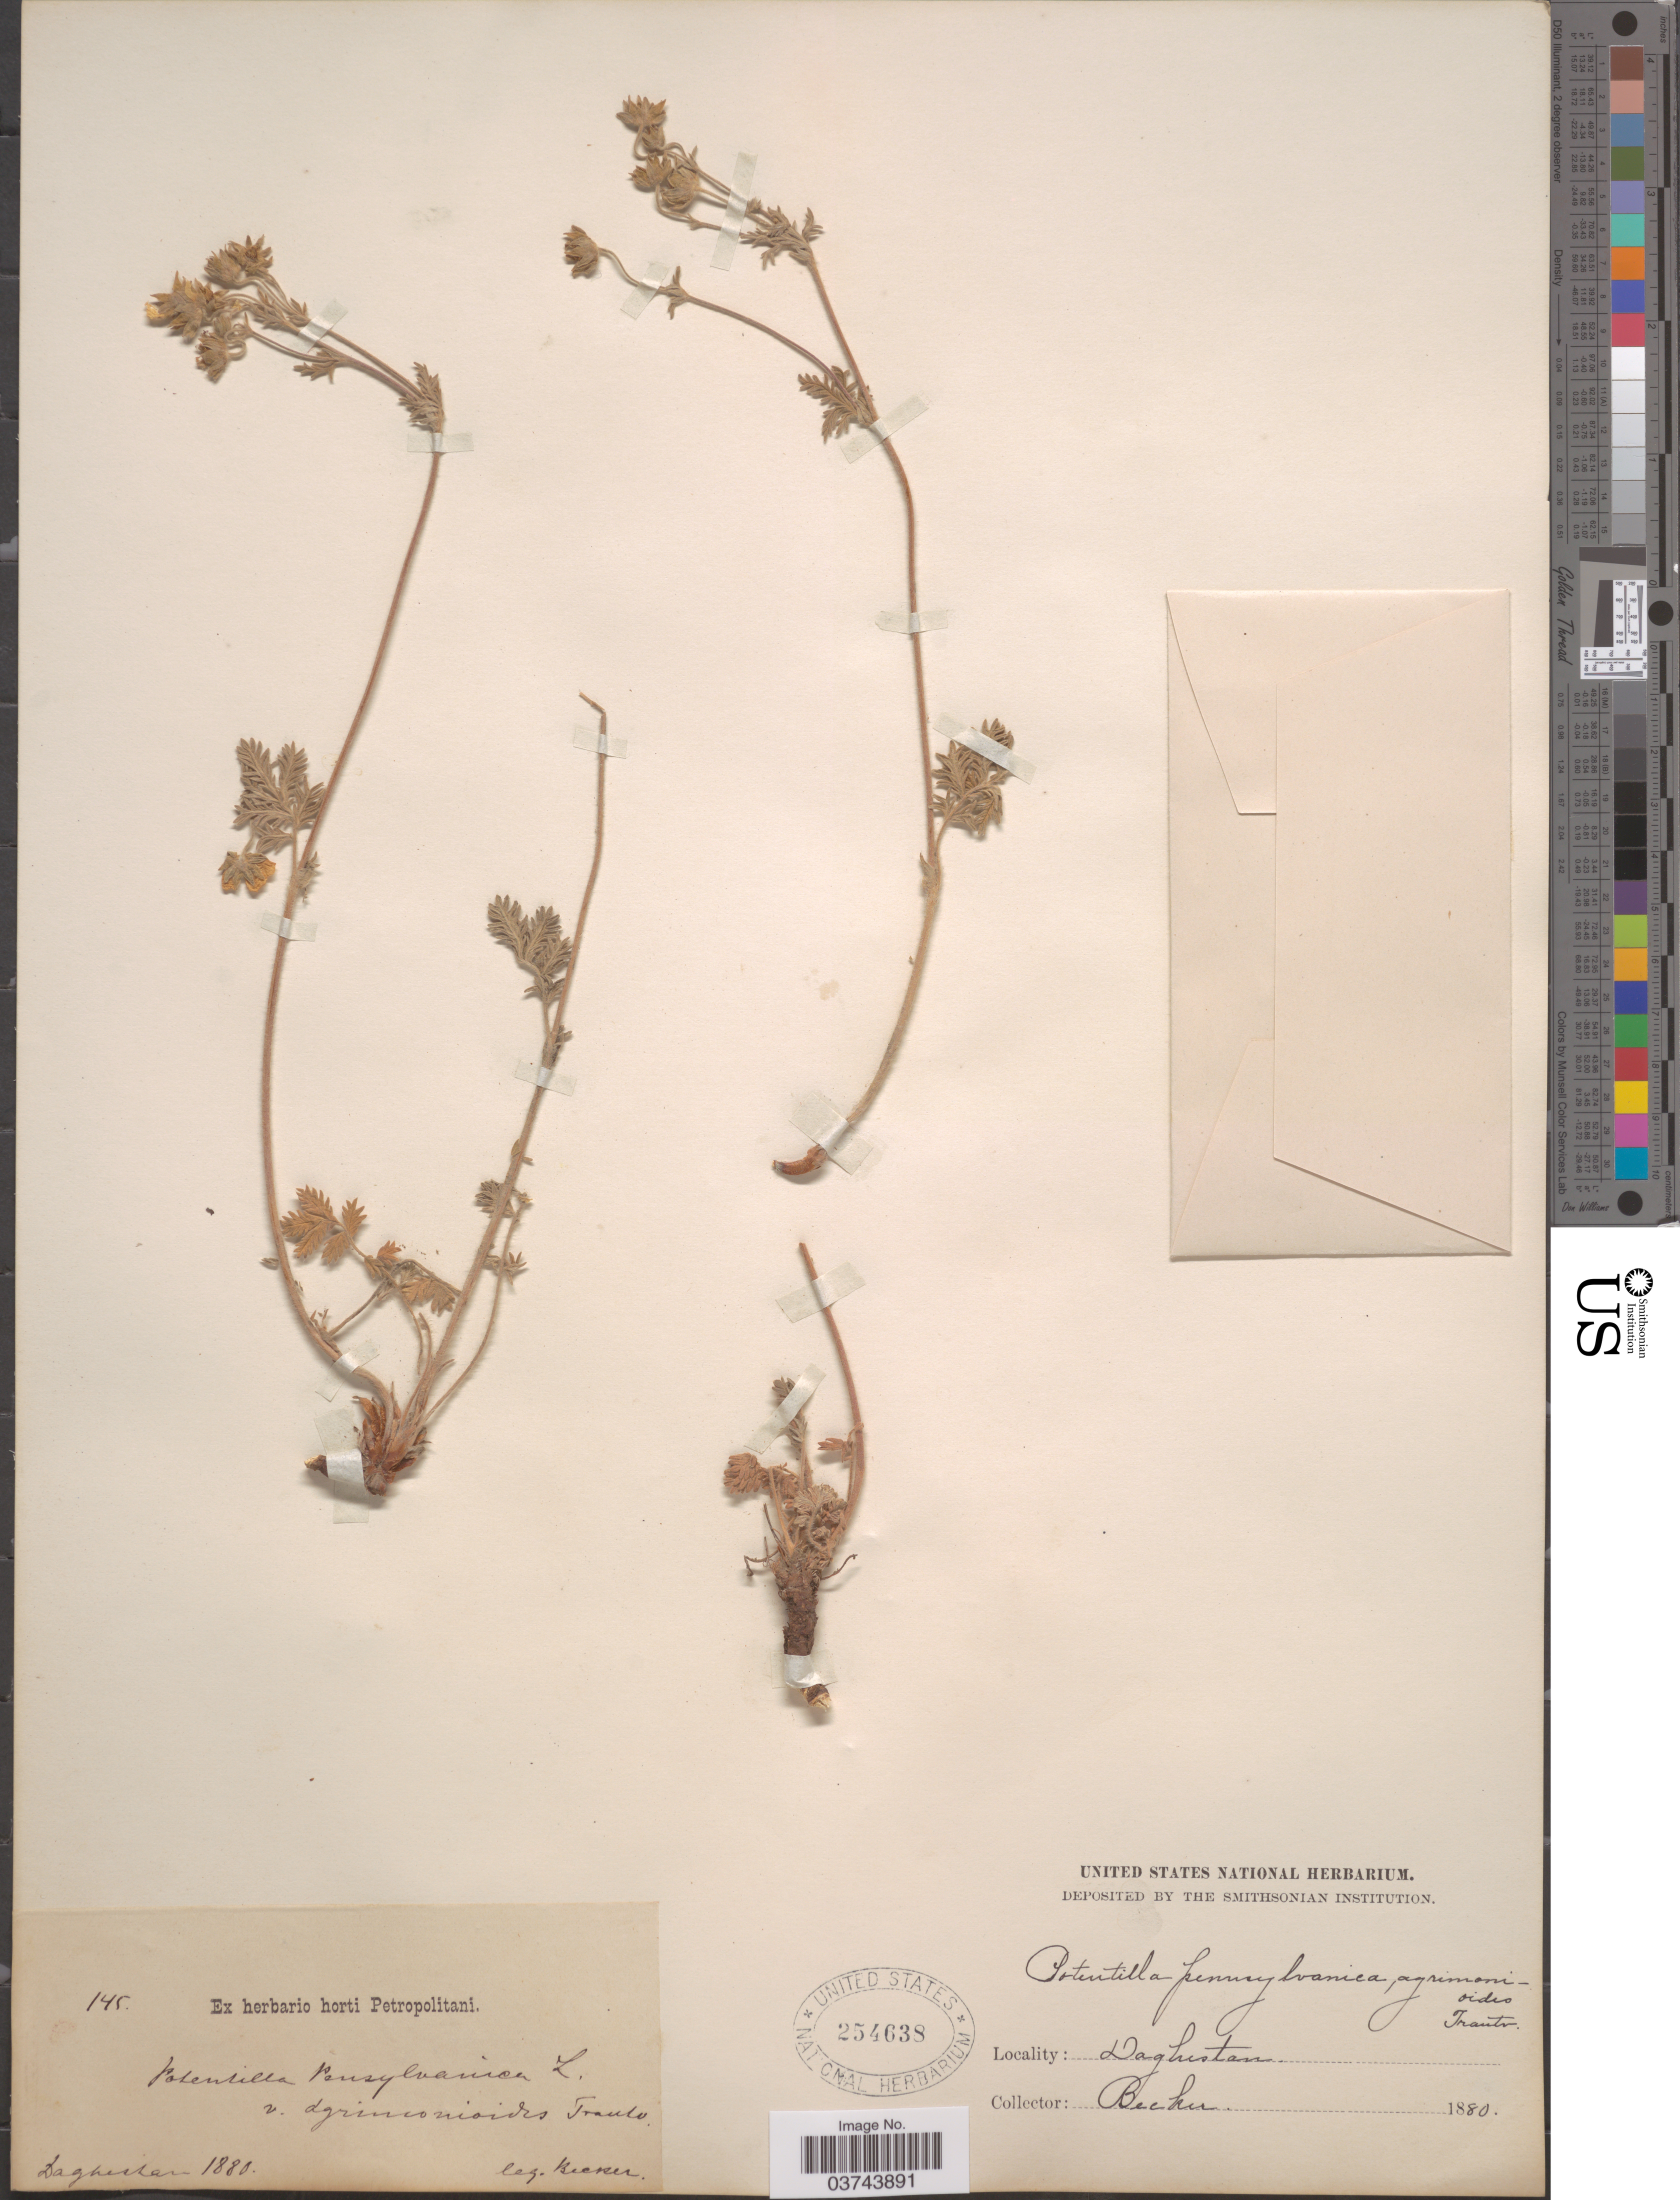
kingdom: Plantae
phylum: Tracheophyta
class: Magnoliopsida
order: Rosales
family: Rosaceae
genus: Potentilla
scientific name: Potentilla pensylvanica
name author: L.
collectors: -. Becker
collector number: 145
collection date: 1880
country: Russian Federation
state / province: Dagestan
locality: Daghestan.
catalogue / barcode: US 254638